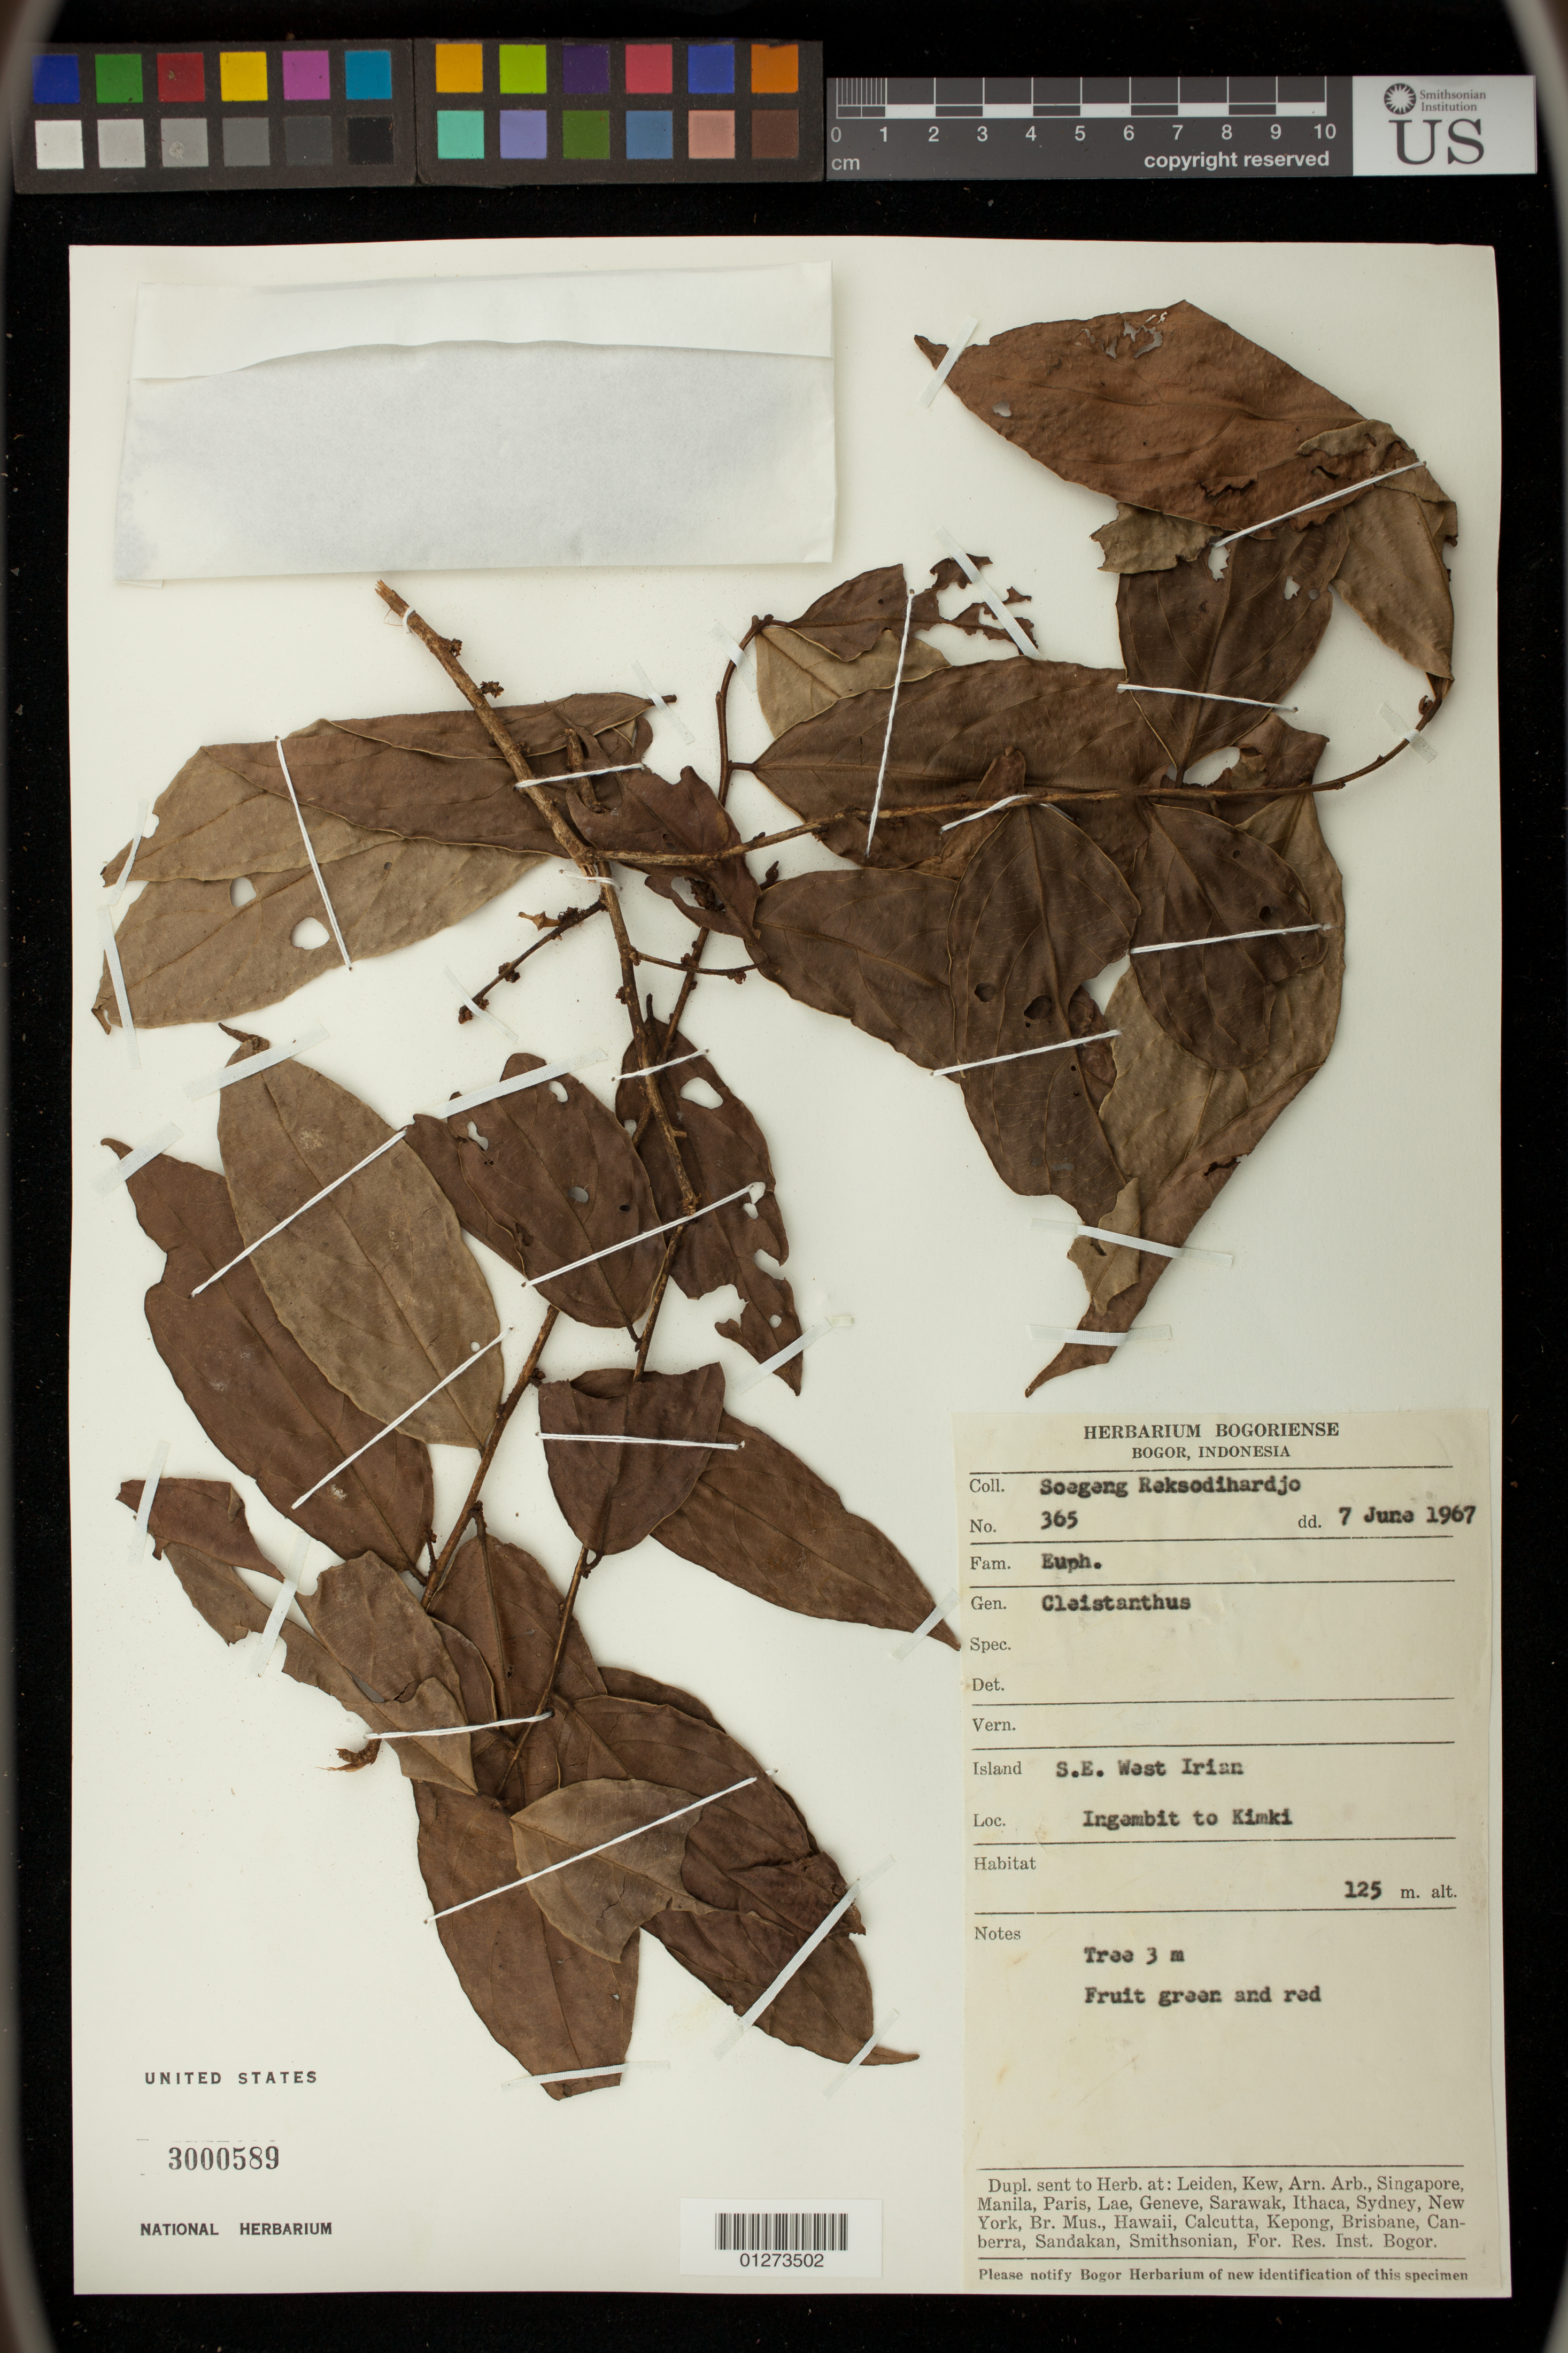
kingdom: Plantae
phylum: Tracheophyta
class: Magnoliopsida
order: Malpighiales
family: Phyllanthaceae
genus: Cleistanthus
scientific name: Cleistanthus sp.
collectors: W. Soegeng-Reksodihardjo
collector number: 365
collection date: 1967-06-07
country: Indonesia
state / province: Papua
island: New Guinea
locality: S. E. West Irian.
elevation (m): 125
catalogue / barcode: US 3000589